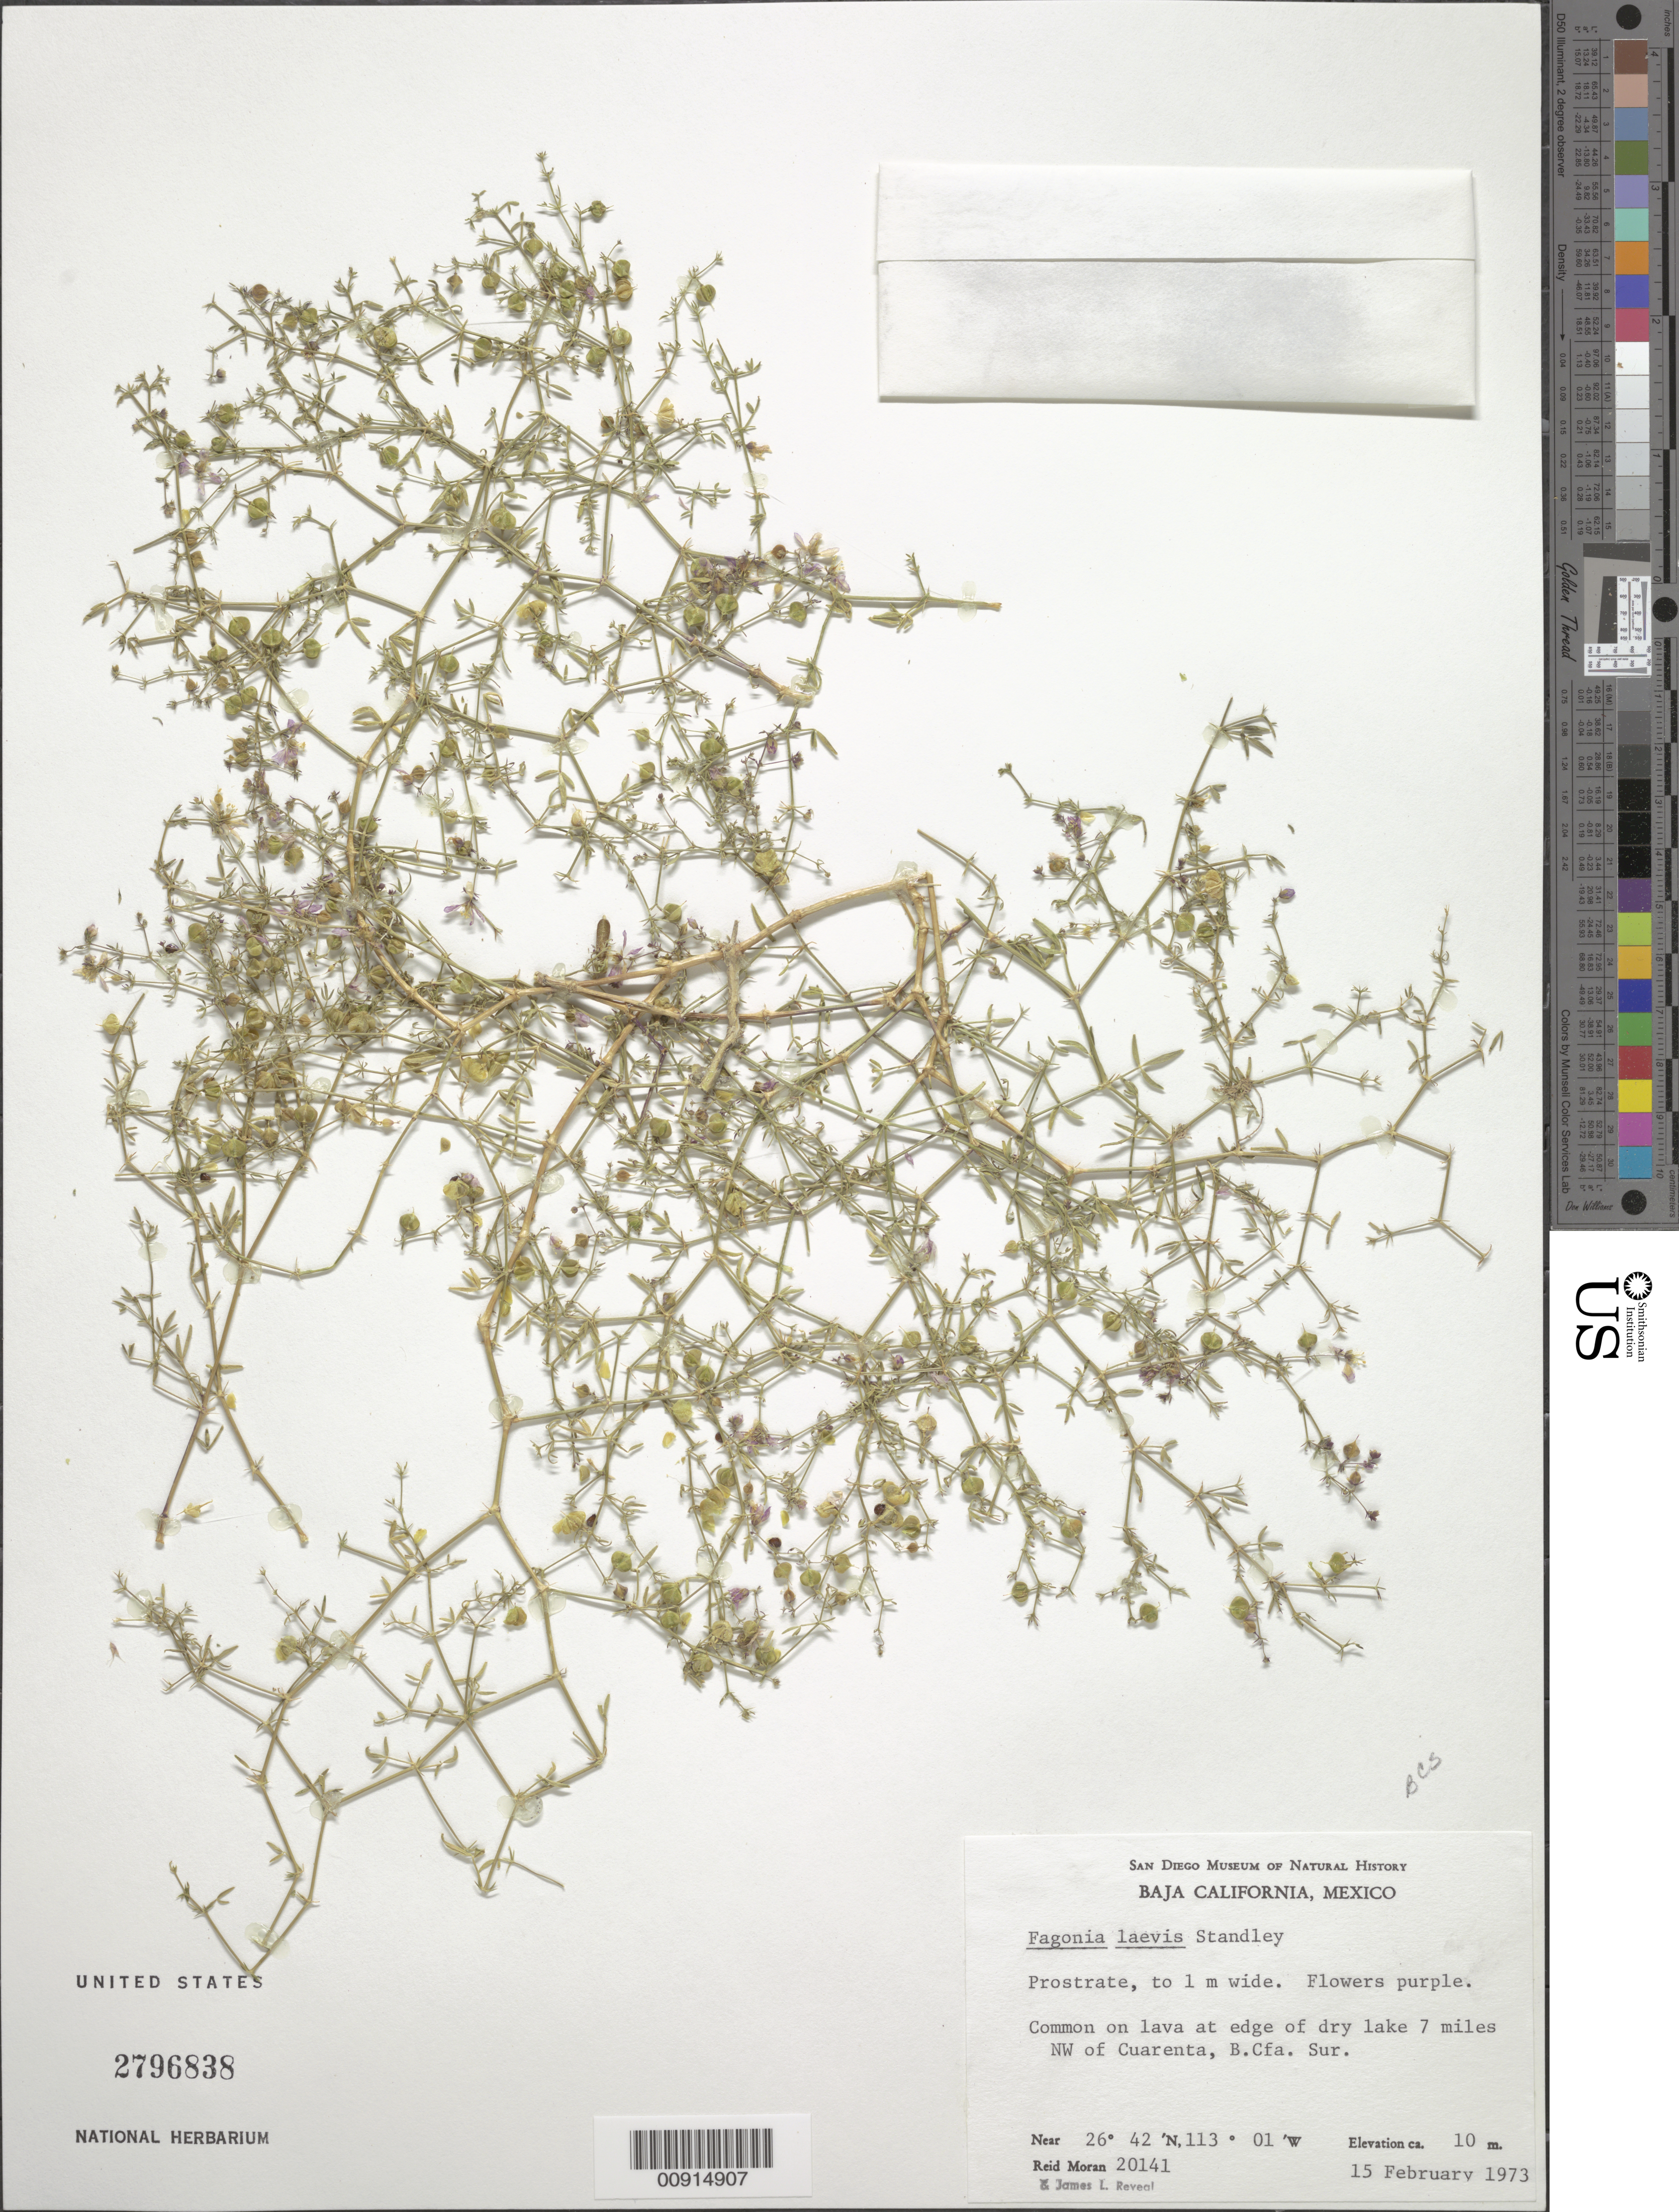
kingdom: Plantae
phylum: Tracheophyta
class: Magnoliopsida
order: Zygophyllales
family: Zygophyllaceae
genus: Fagonia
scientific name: Fagonia laevis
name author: Standl.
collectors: R. V. Moran & J. L. Reveal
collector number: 20141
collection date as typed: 15 Feb 1973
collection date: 1973-02-15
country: Mexico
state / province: Baja California Sur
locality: Edge of dry lake 7 miles NW of Cuarenta, Baja California Sur.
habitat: Common on lava at edge of dry lake.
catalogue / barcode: US 2796838